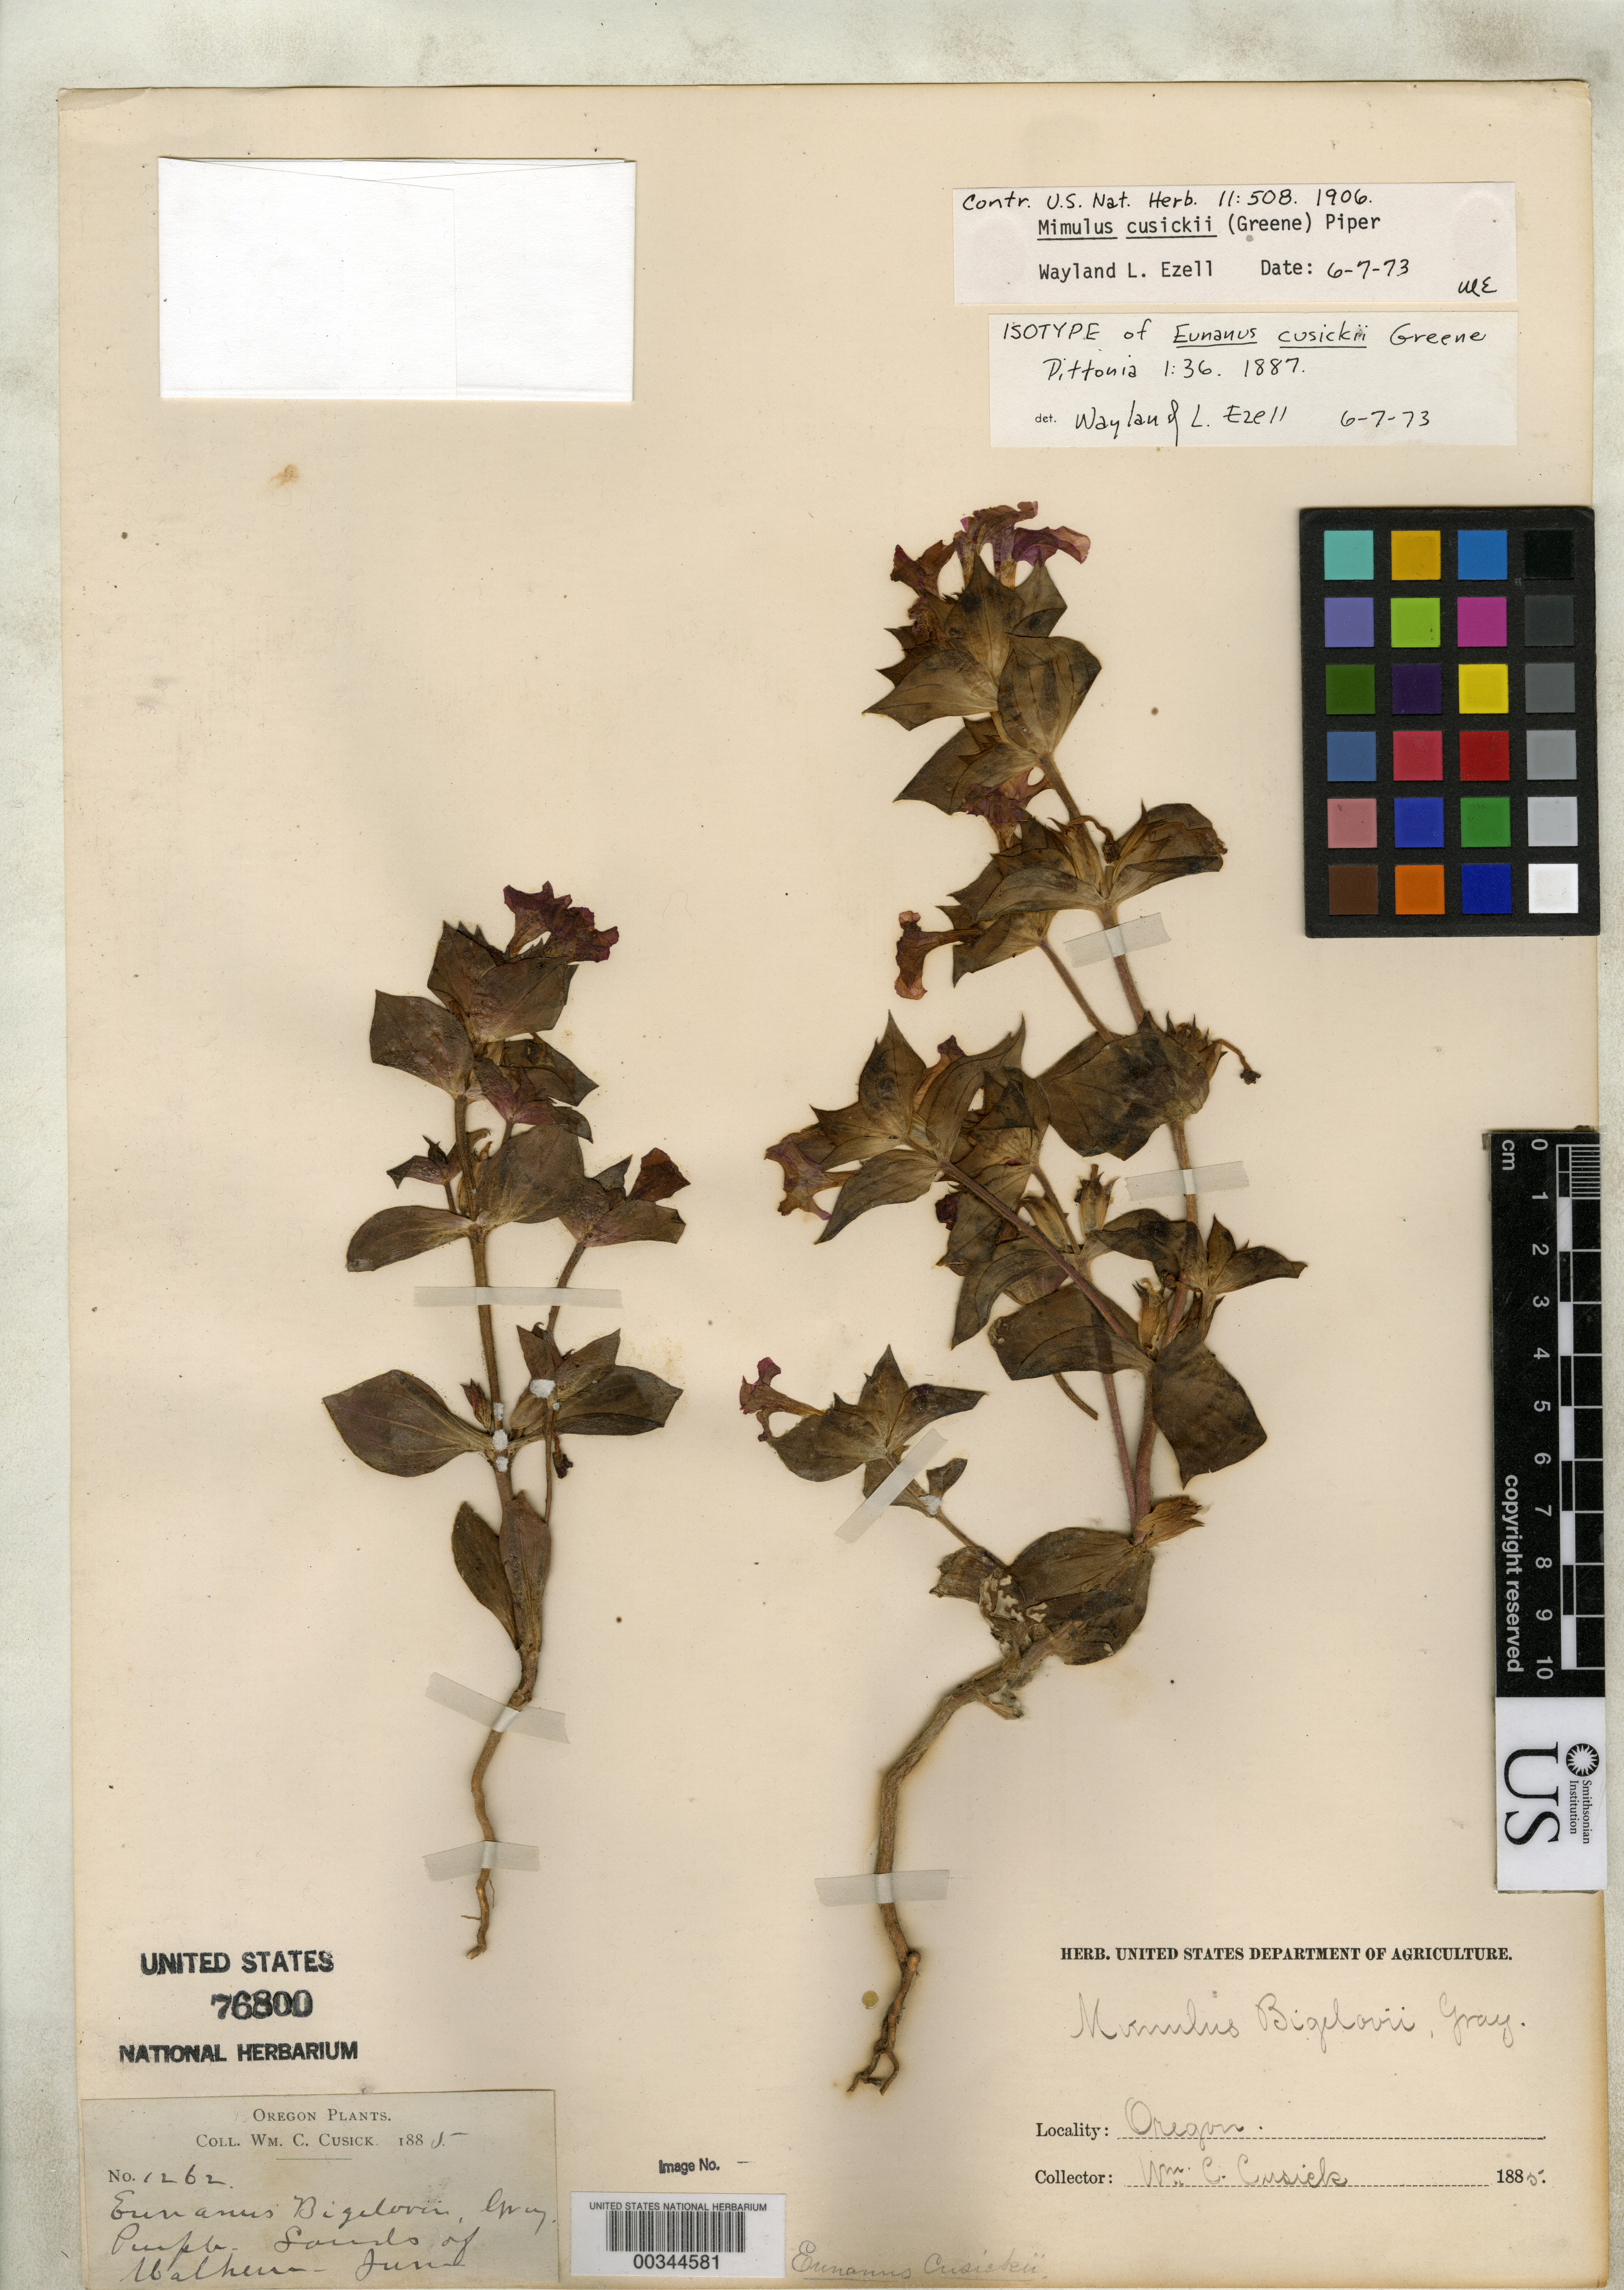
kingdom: Plantae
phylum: Tracheophyta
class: Magnoliopsida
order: Lamiales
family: Phrymaceae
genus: Eunanus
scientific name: Eunanus cusickii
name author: Greene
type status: Isotype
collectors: W. C. Cusick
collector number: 1262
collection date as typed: Jun 1885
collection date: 1885-06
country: United States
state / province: Oregon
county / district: Malheur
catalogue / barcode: US 76800